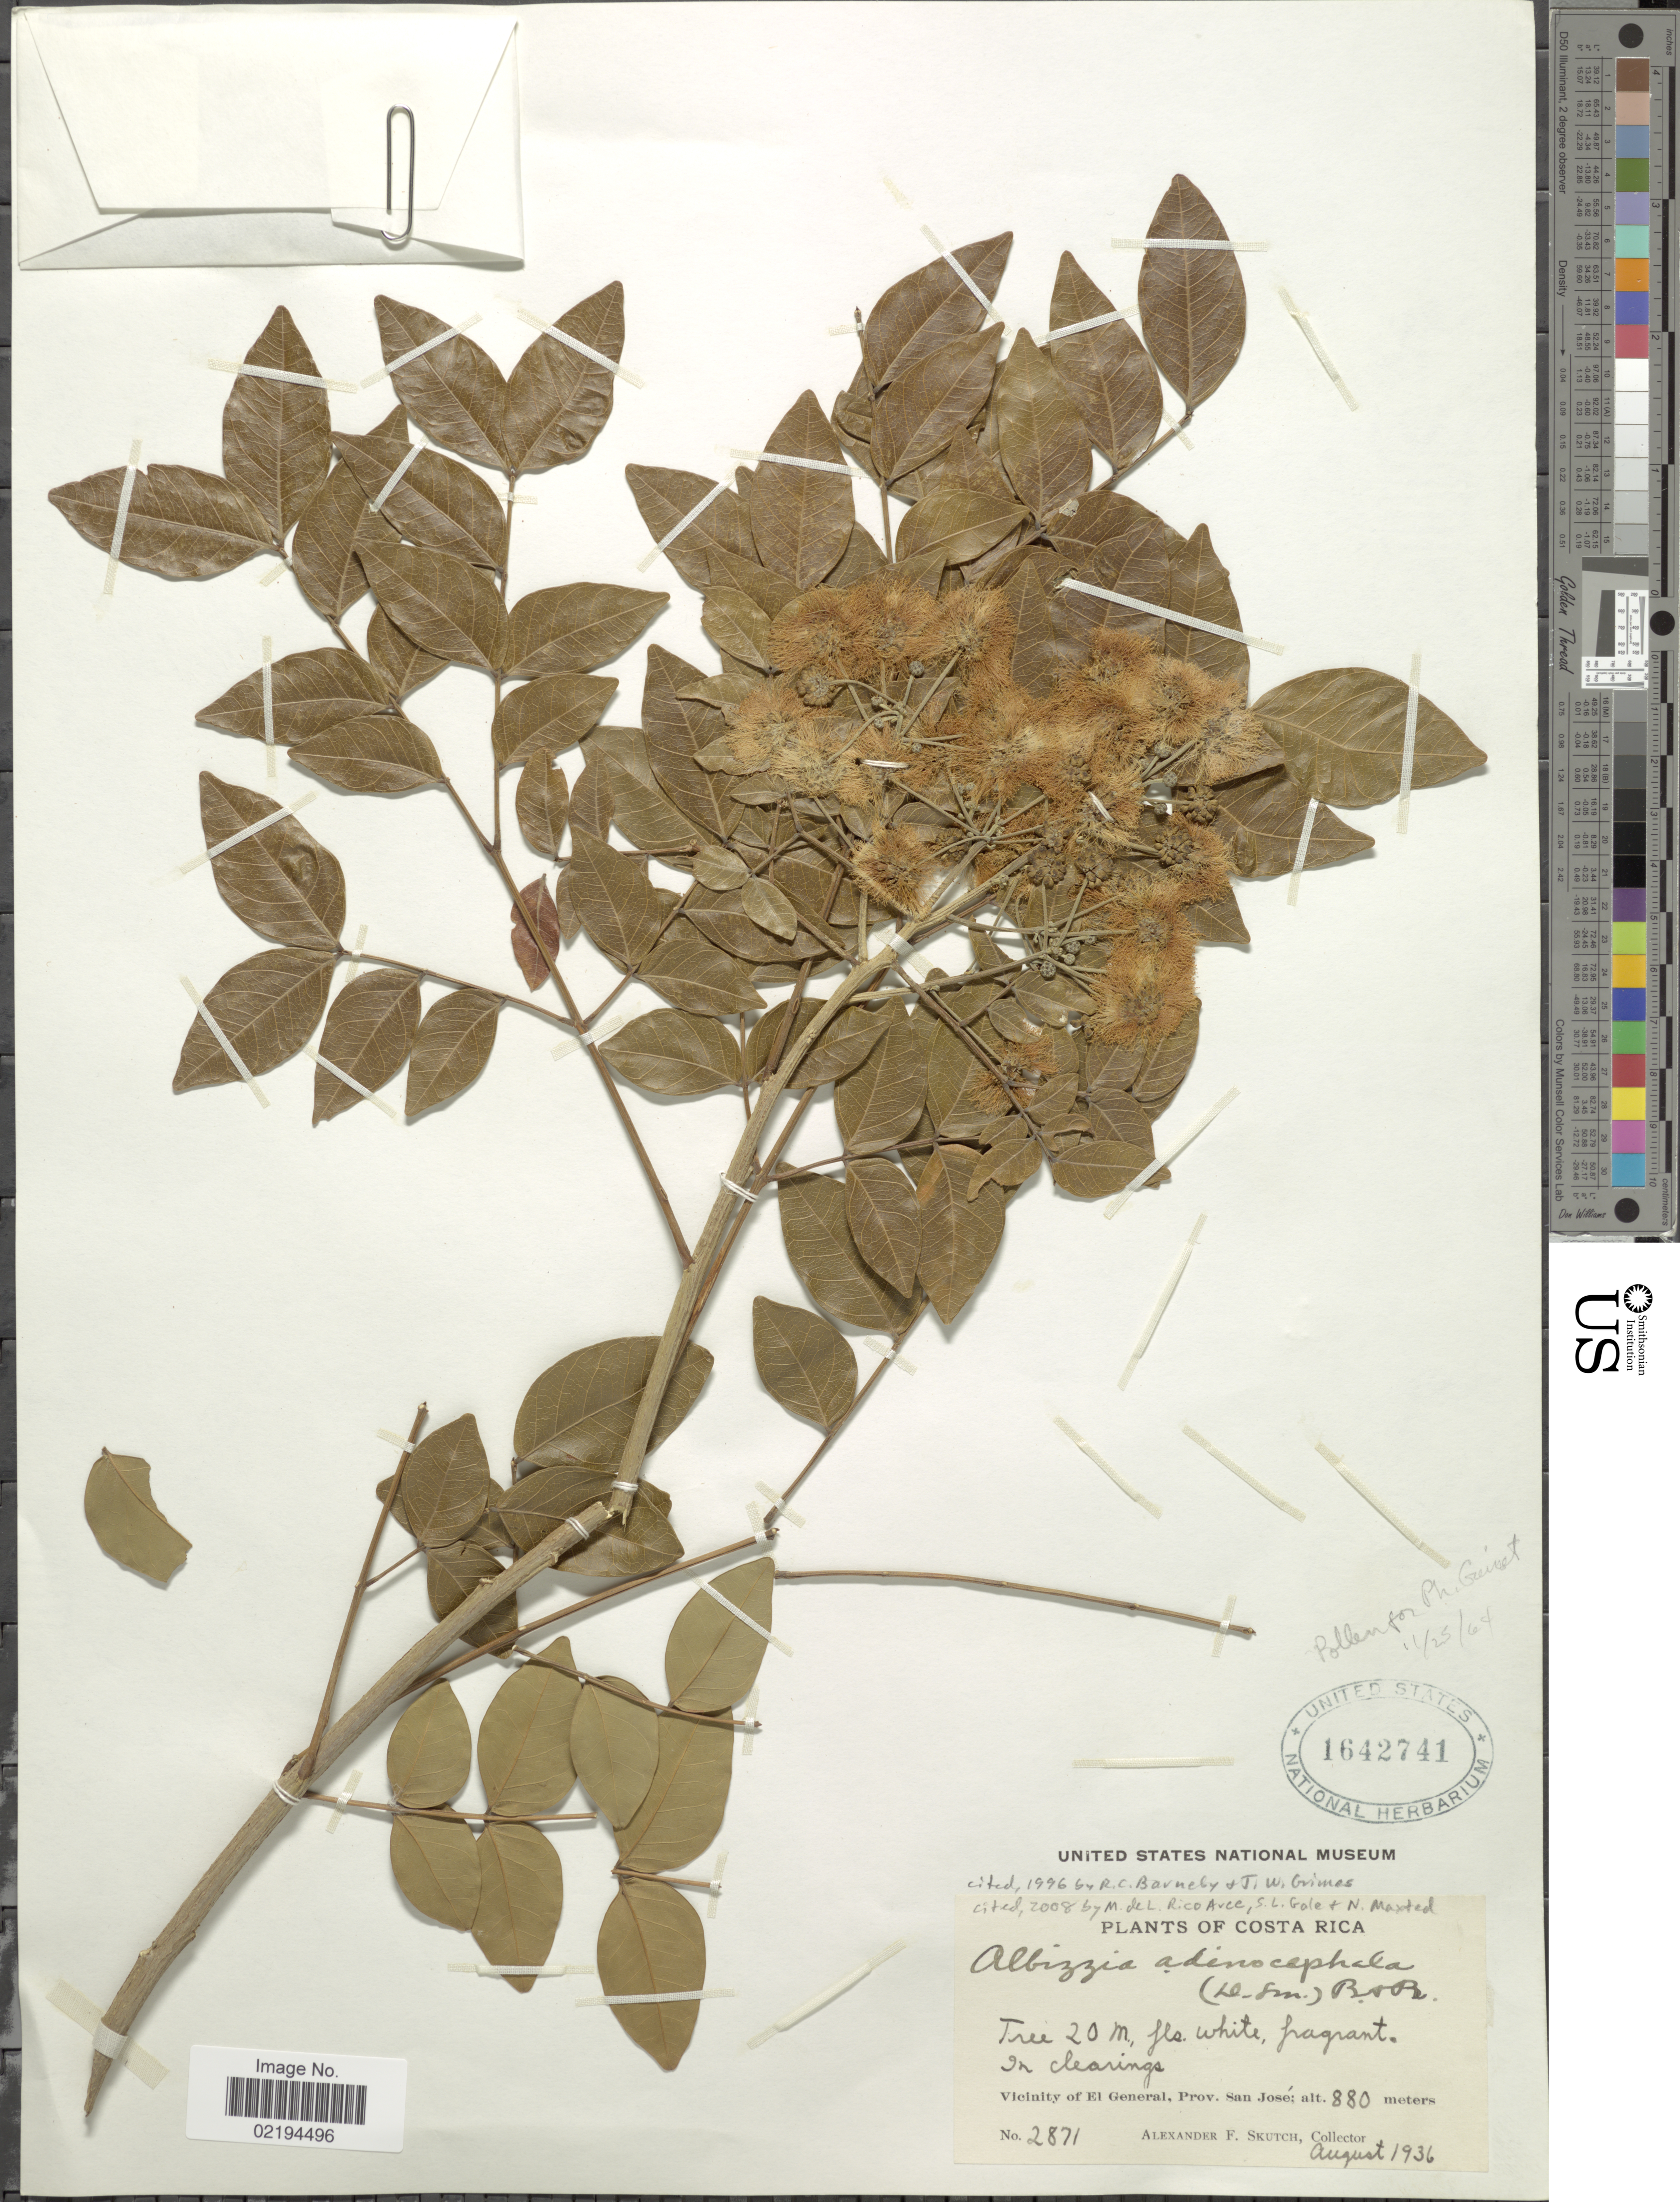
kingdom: Plantae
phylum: Tracheophyta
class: Magnoliopsida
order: Fabales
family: Fabaceae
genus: Pseudalbizzia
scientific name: Pseudalbizzia adinocephala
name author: (Donn. Sm.) Koenen & Duno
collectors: A. F. Skutch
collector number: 2871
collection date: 1936-08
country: Costa Rica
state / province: San José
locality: In clearings, in vicinity of El General.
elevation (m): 880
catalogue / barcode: US 1642741